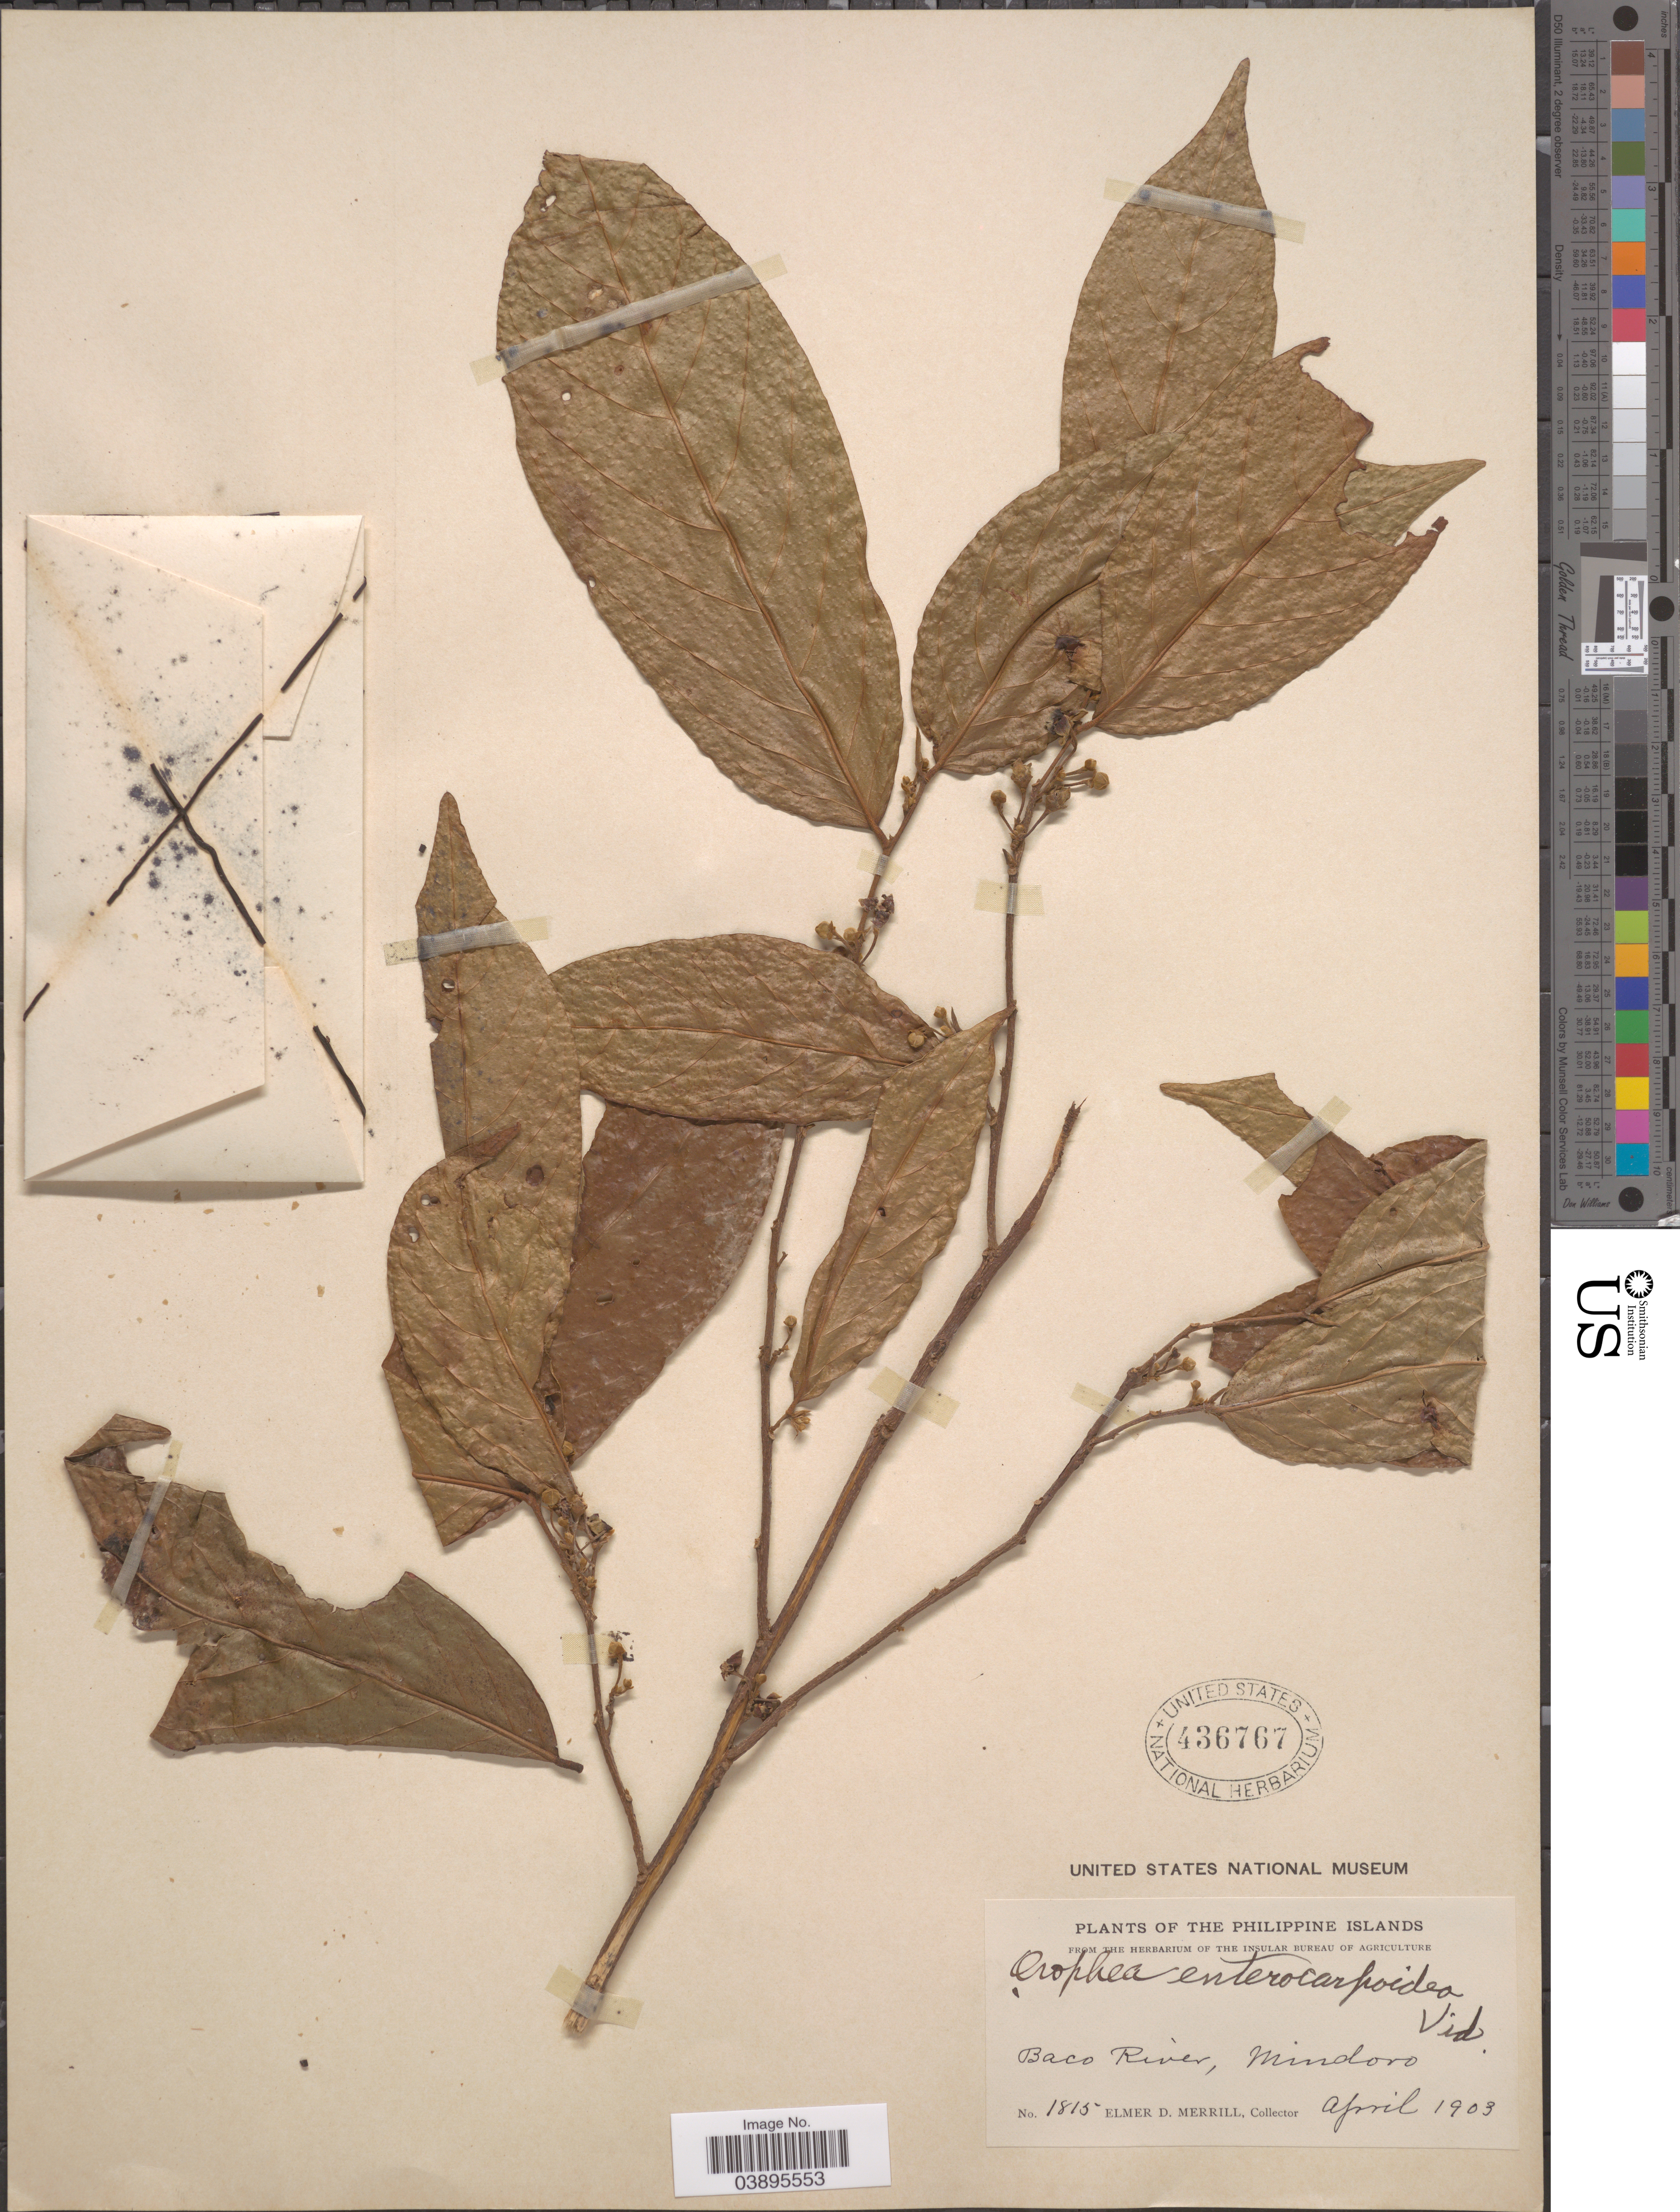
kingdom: Plantae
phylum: Tracheophyta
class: Magnoliopsida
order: Magnoliales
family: Annonaceae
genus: Orophea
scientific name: Orophea sp.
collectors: E. D. Merrill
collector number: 1815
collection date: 1903-04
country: Philippines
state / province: Mimaropa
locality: Baco River, Mindoro.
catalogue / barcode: US 436767